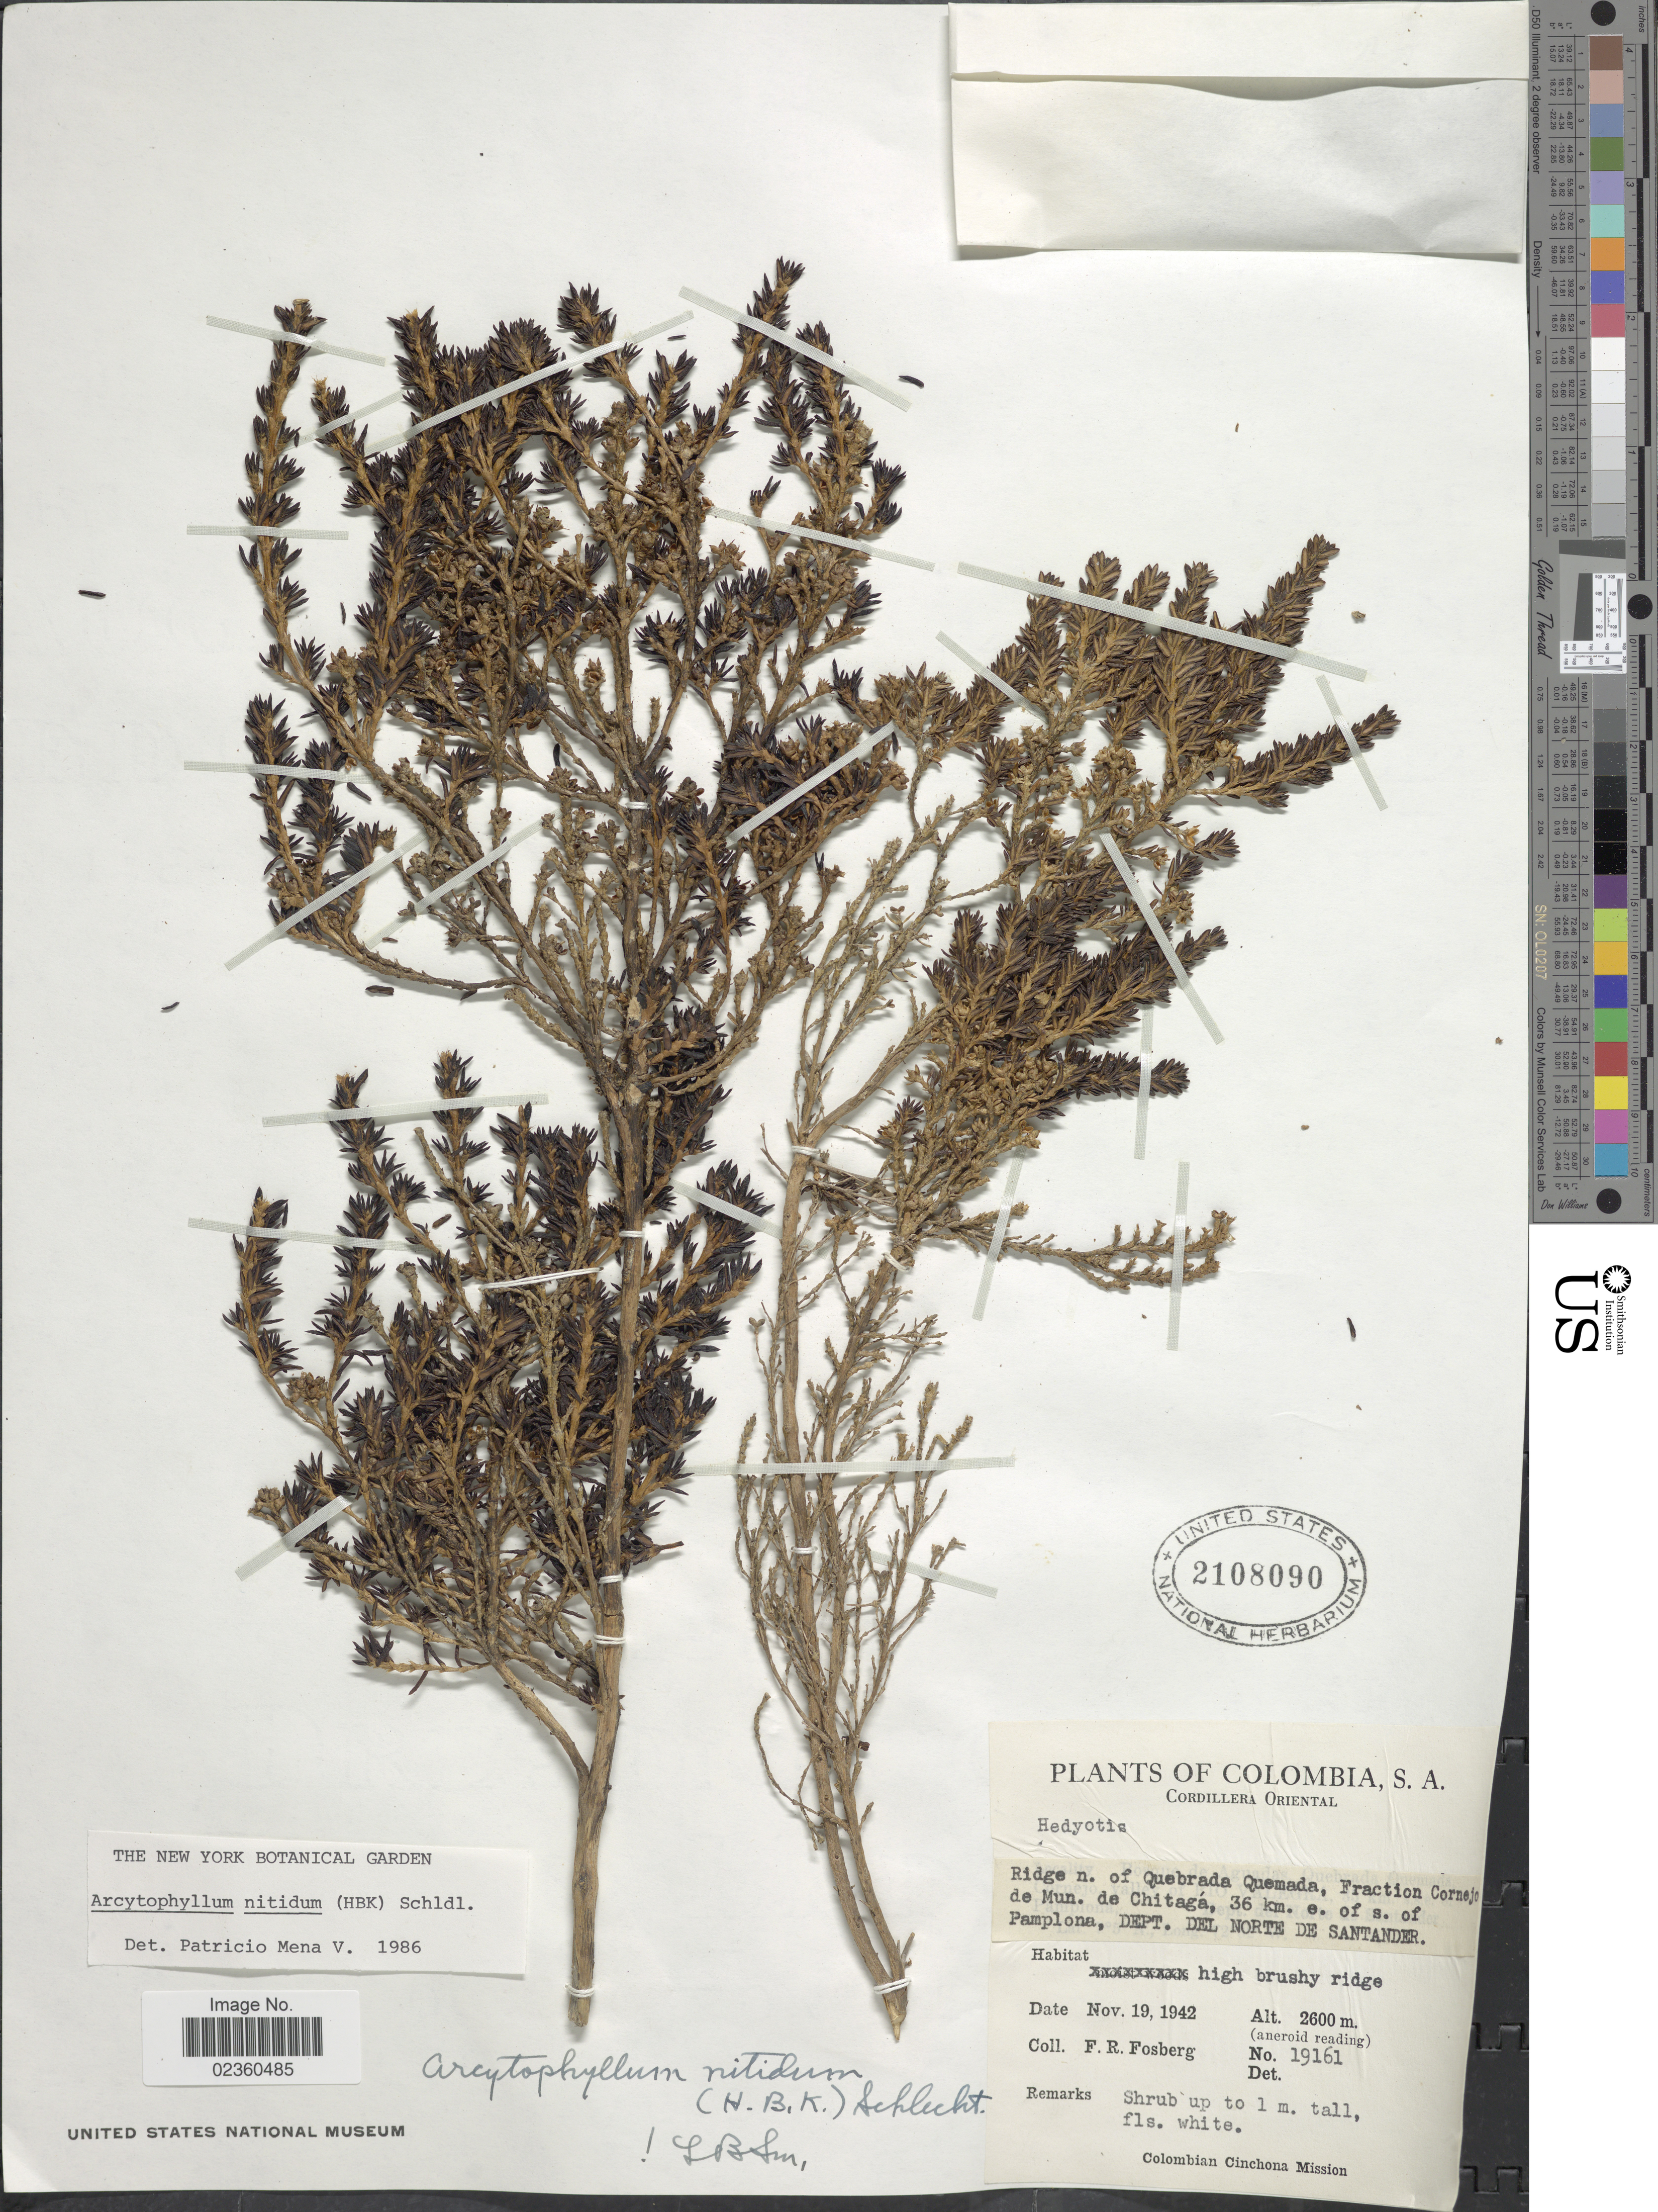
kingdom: Plantae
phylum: Tracheophyta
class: Magnoliopsida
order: Gentianales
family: Rubiaceae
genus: Arcytophyllum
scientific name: Arcytophyllum nitidum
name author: (Kunth) Schltdl.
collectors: F. R. Fosberg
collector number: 19161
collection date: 1942-11-19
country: Colombia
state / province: Norte de Santander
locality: Cordillera Oriental, Ridge n. of Quebrada Quemada, Fraction Cornejo de Mun de Chitagá, 36 km e. of s, of Pamplona, Dept Del Norte De Santander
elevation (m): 2600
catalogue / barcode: US 2108090